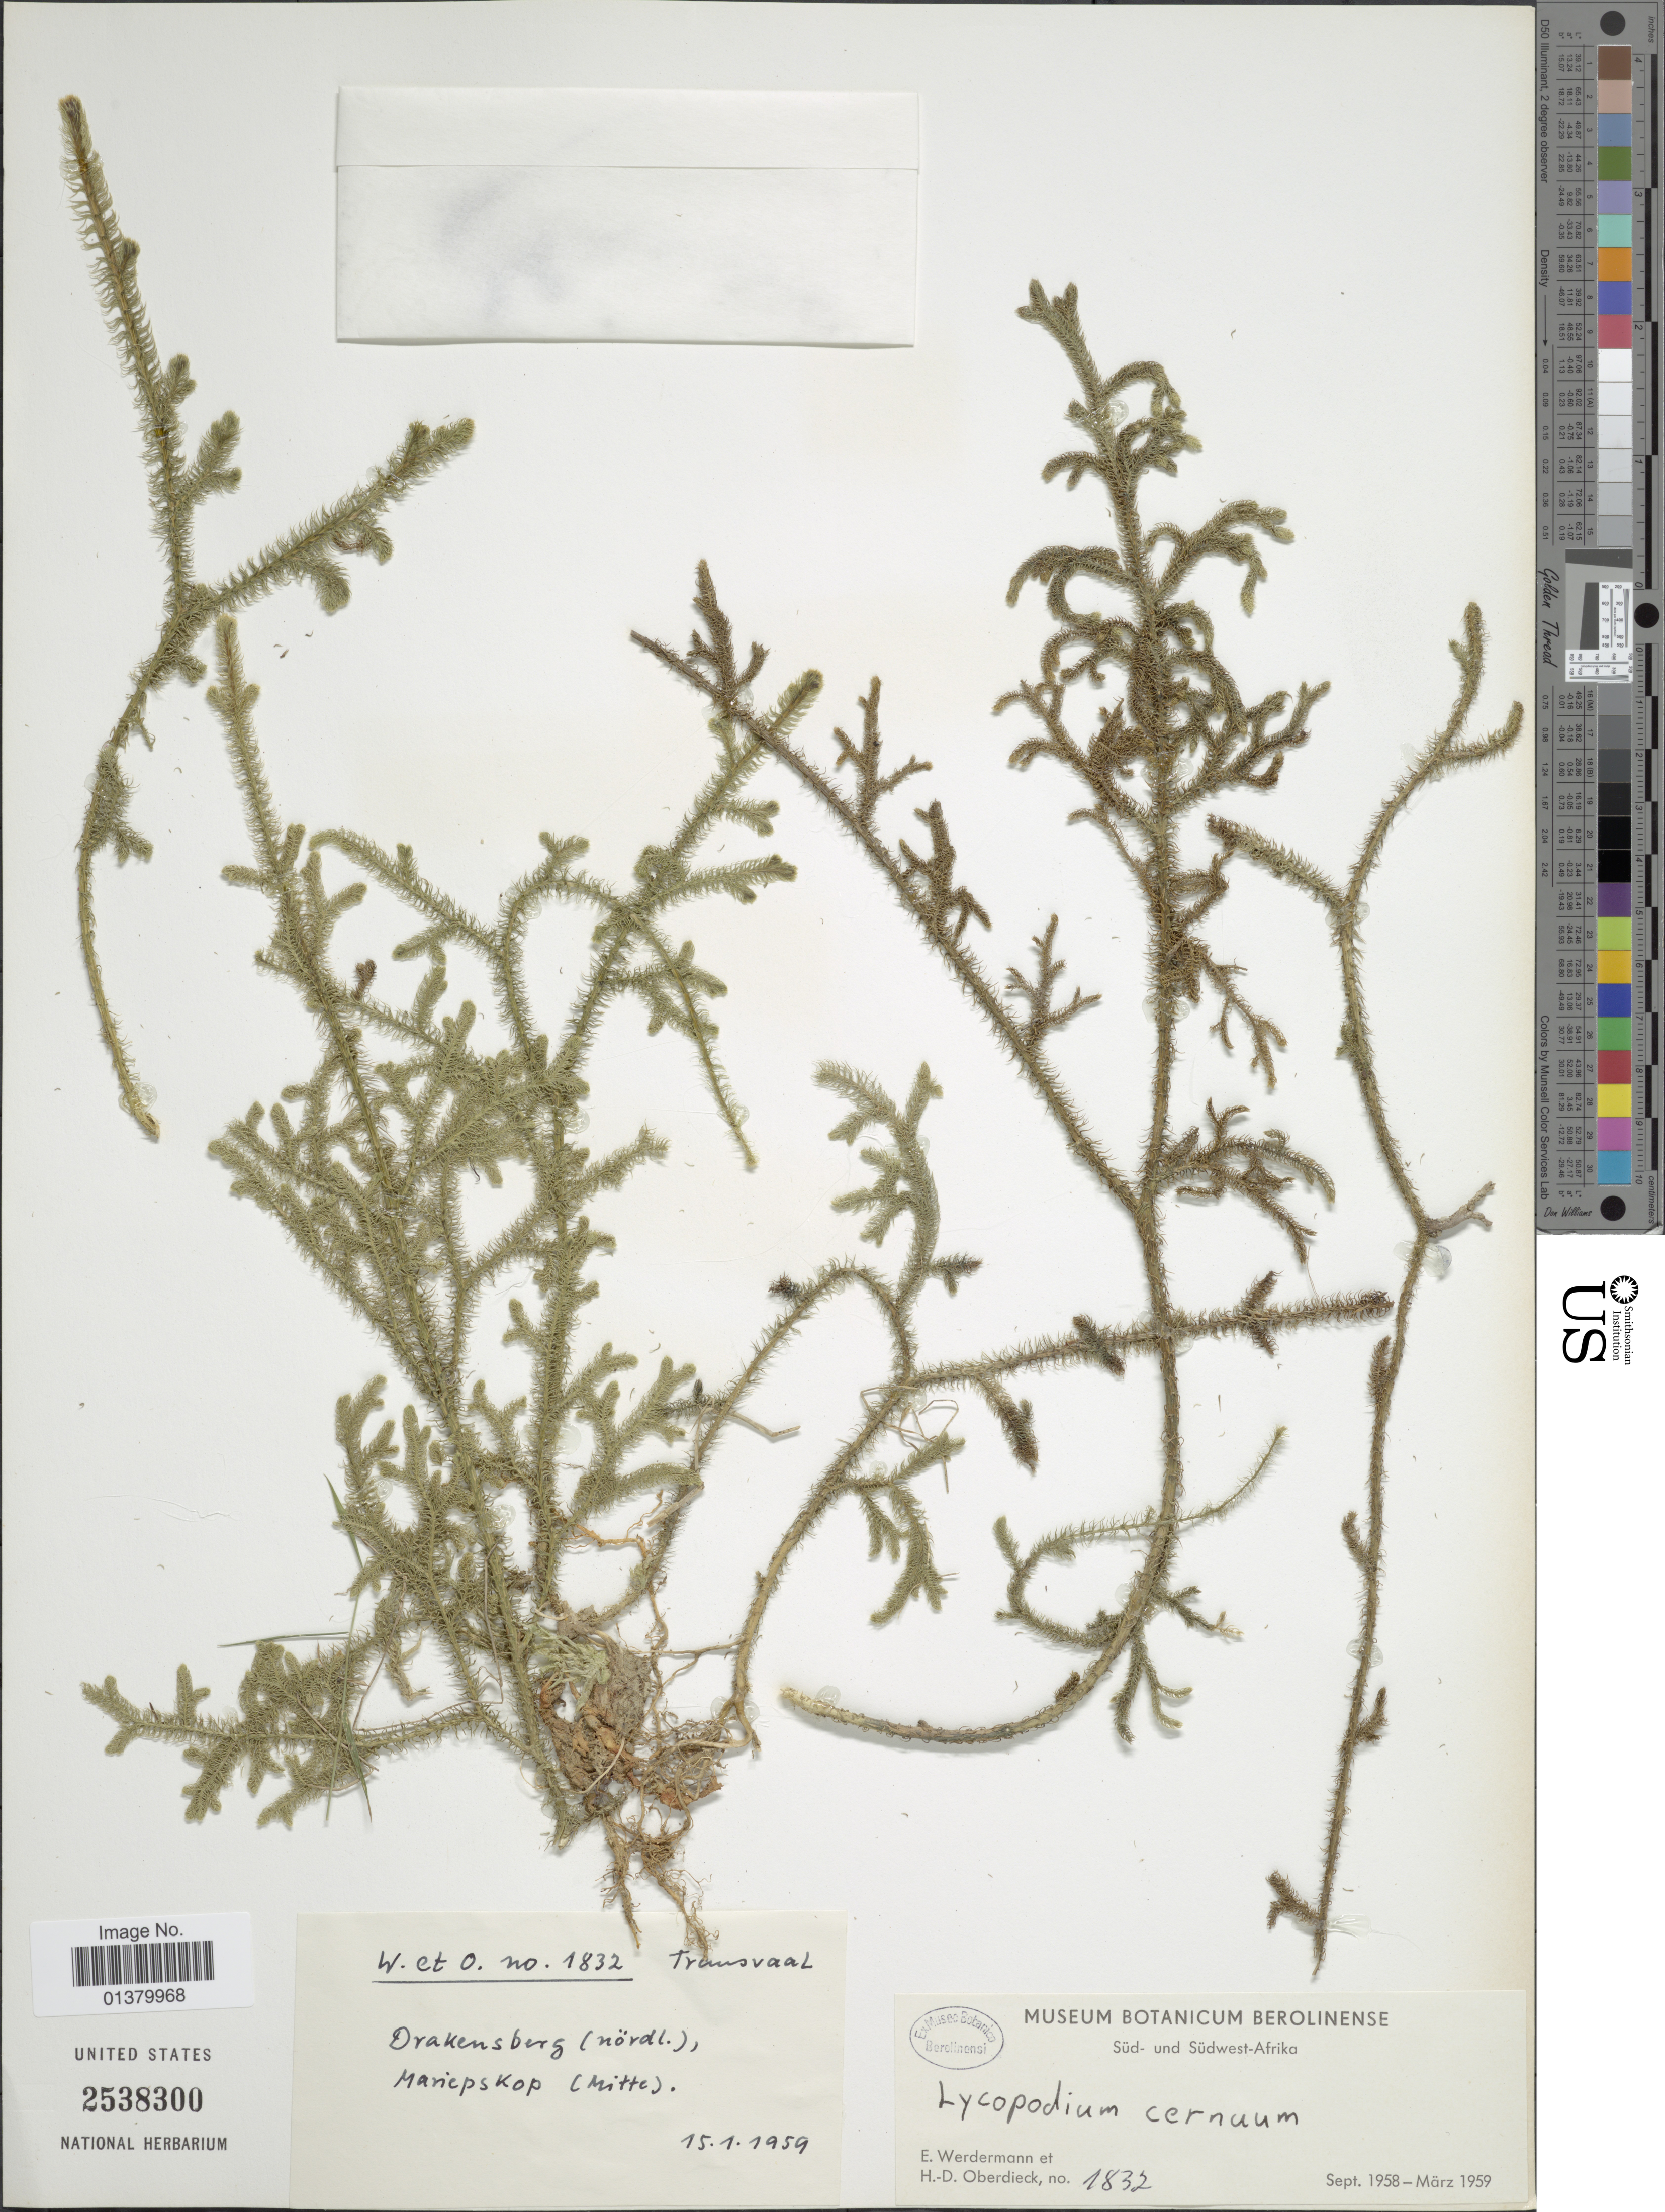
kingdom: Plantae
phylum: Tracheophyta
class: Lycopodiopsida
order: Lycopodiales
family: Lycopodiaceae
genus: Palhinhaea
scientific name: Palhinhaea cernua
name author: (L.) Vasc. & Franco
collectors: E. Wedermann & H. Oberdieck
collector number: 1832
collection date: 1959-01-15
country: South Africa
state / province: KwaZulu-Natal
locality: Süd- und Südwest-Afrika, Drakensberg (nördl) Mariepskop (Mitte)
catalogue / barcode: US 2538300